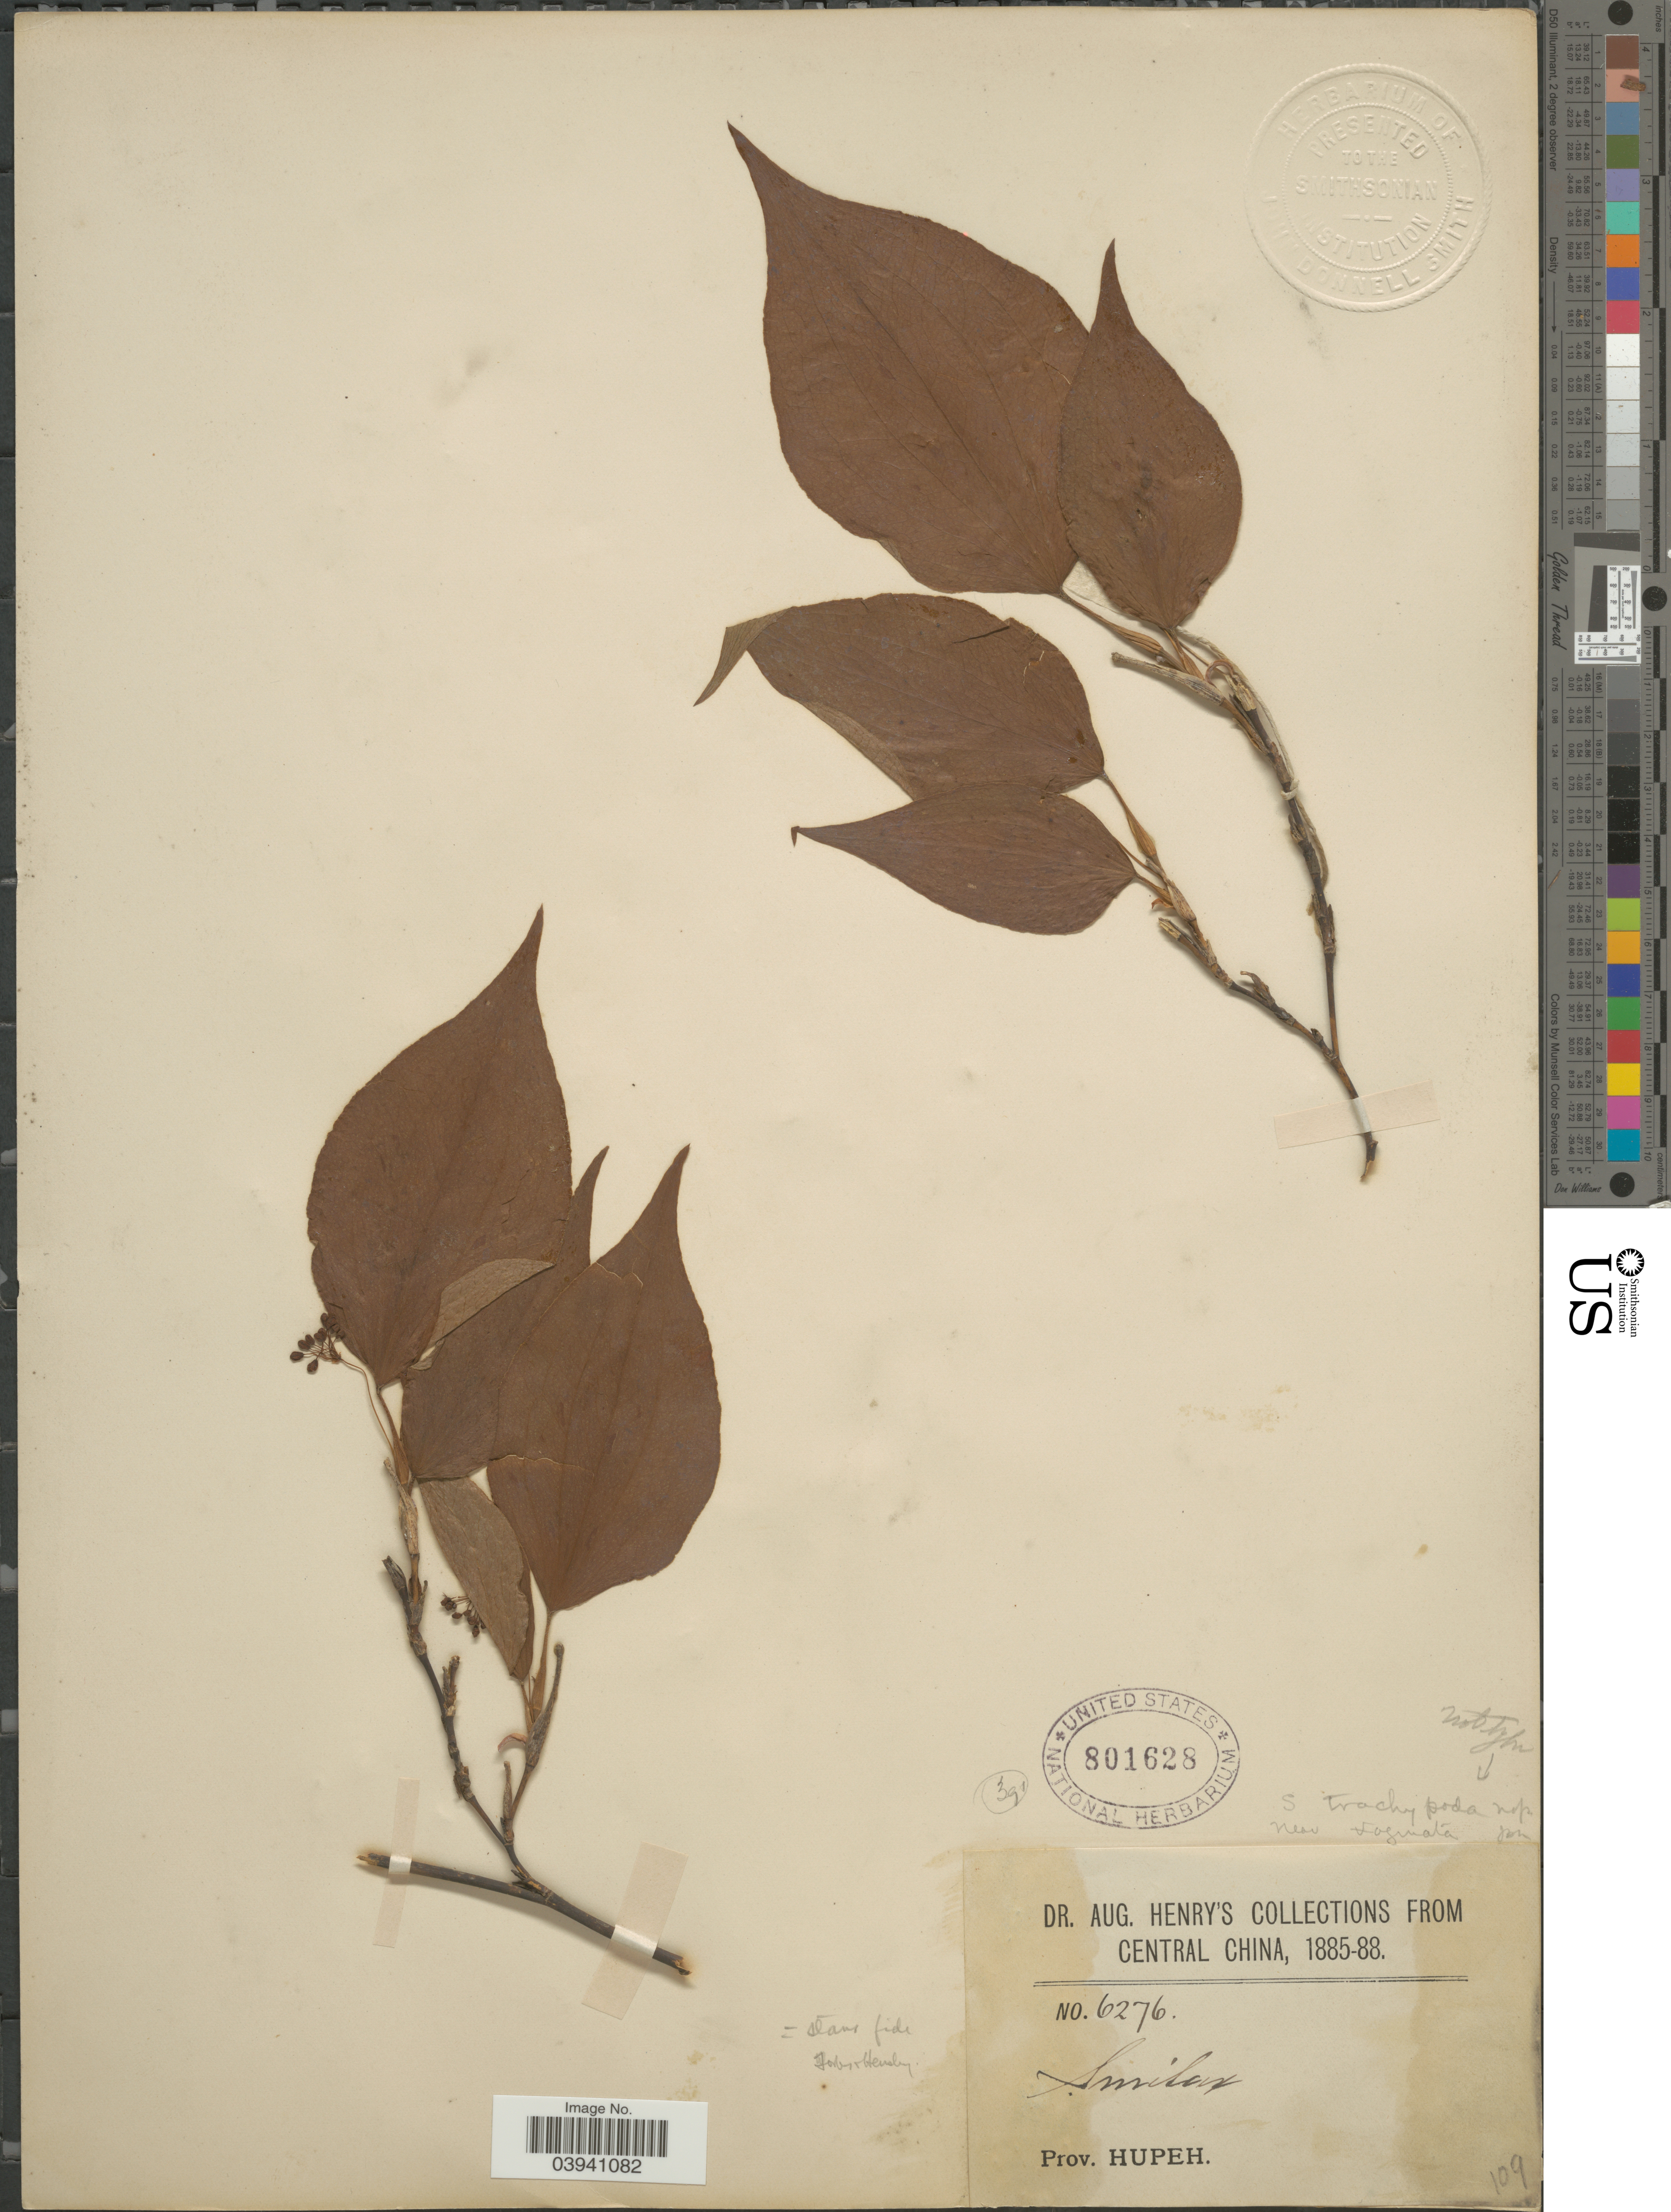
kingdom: Plantae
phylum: Tracheophyta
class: Liliopsida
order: Liliales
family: Smilacaceae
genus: Smilax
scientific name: Smilax trachypoda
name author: J.B. Norton in Sarg.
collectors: A. Henry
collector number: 6276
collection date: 1885/1888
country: China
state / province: Hubei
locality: Near Vogmata. [unsure placement] Central China. Prov. Hupeh.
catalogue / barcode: US 801628